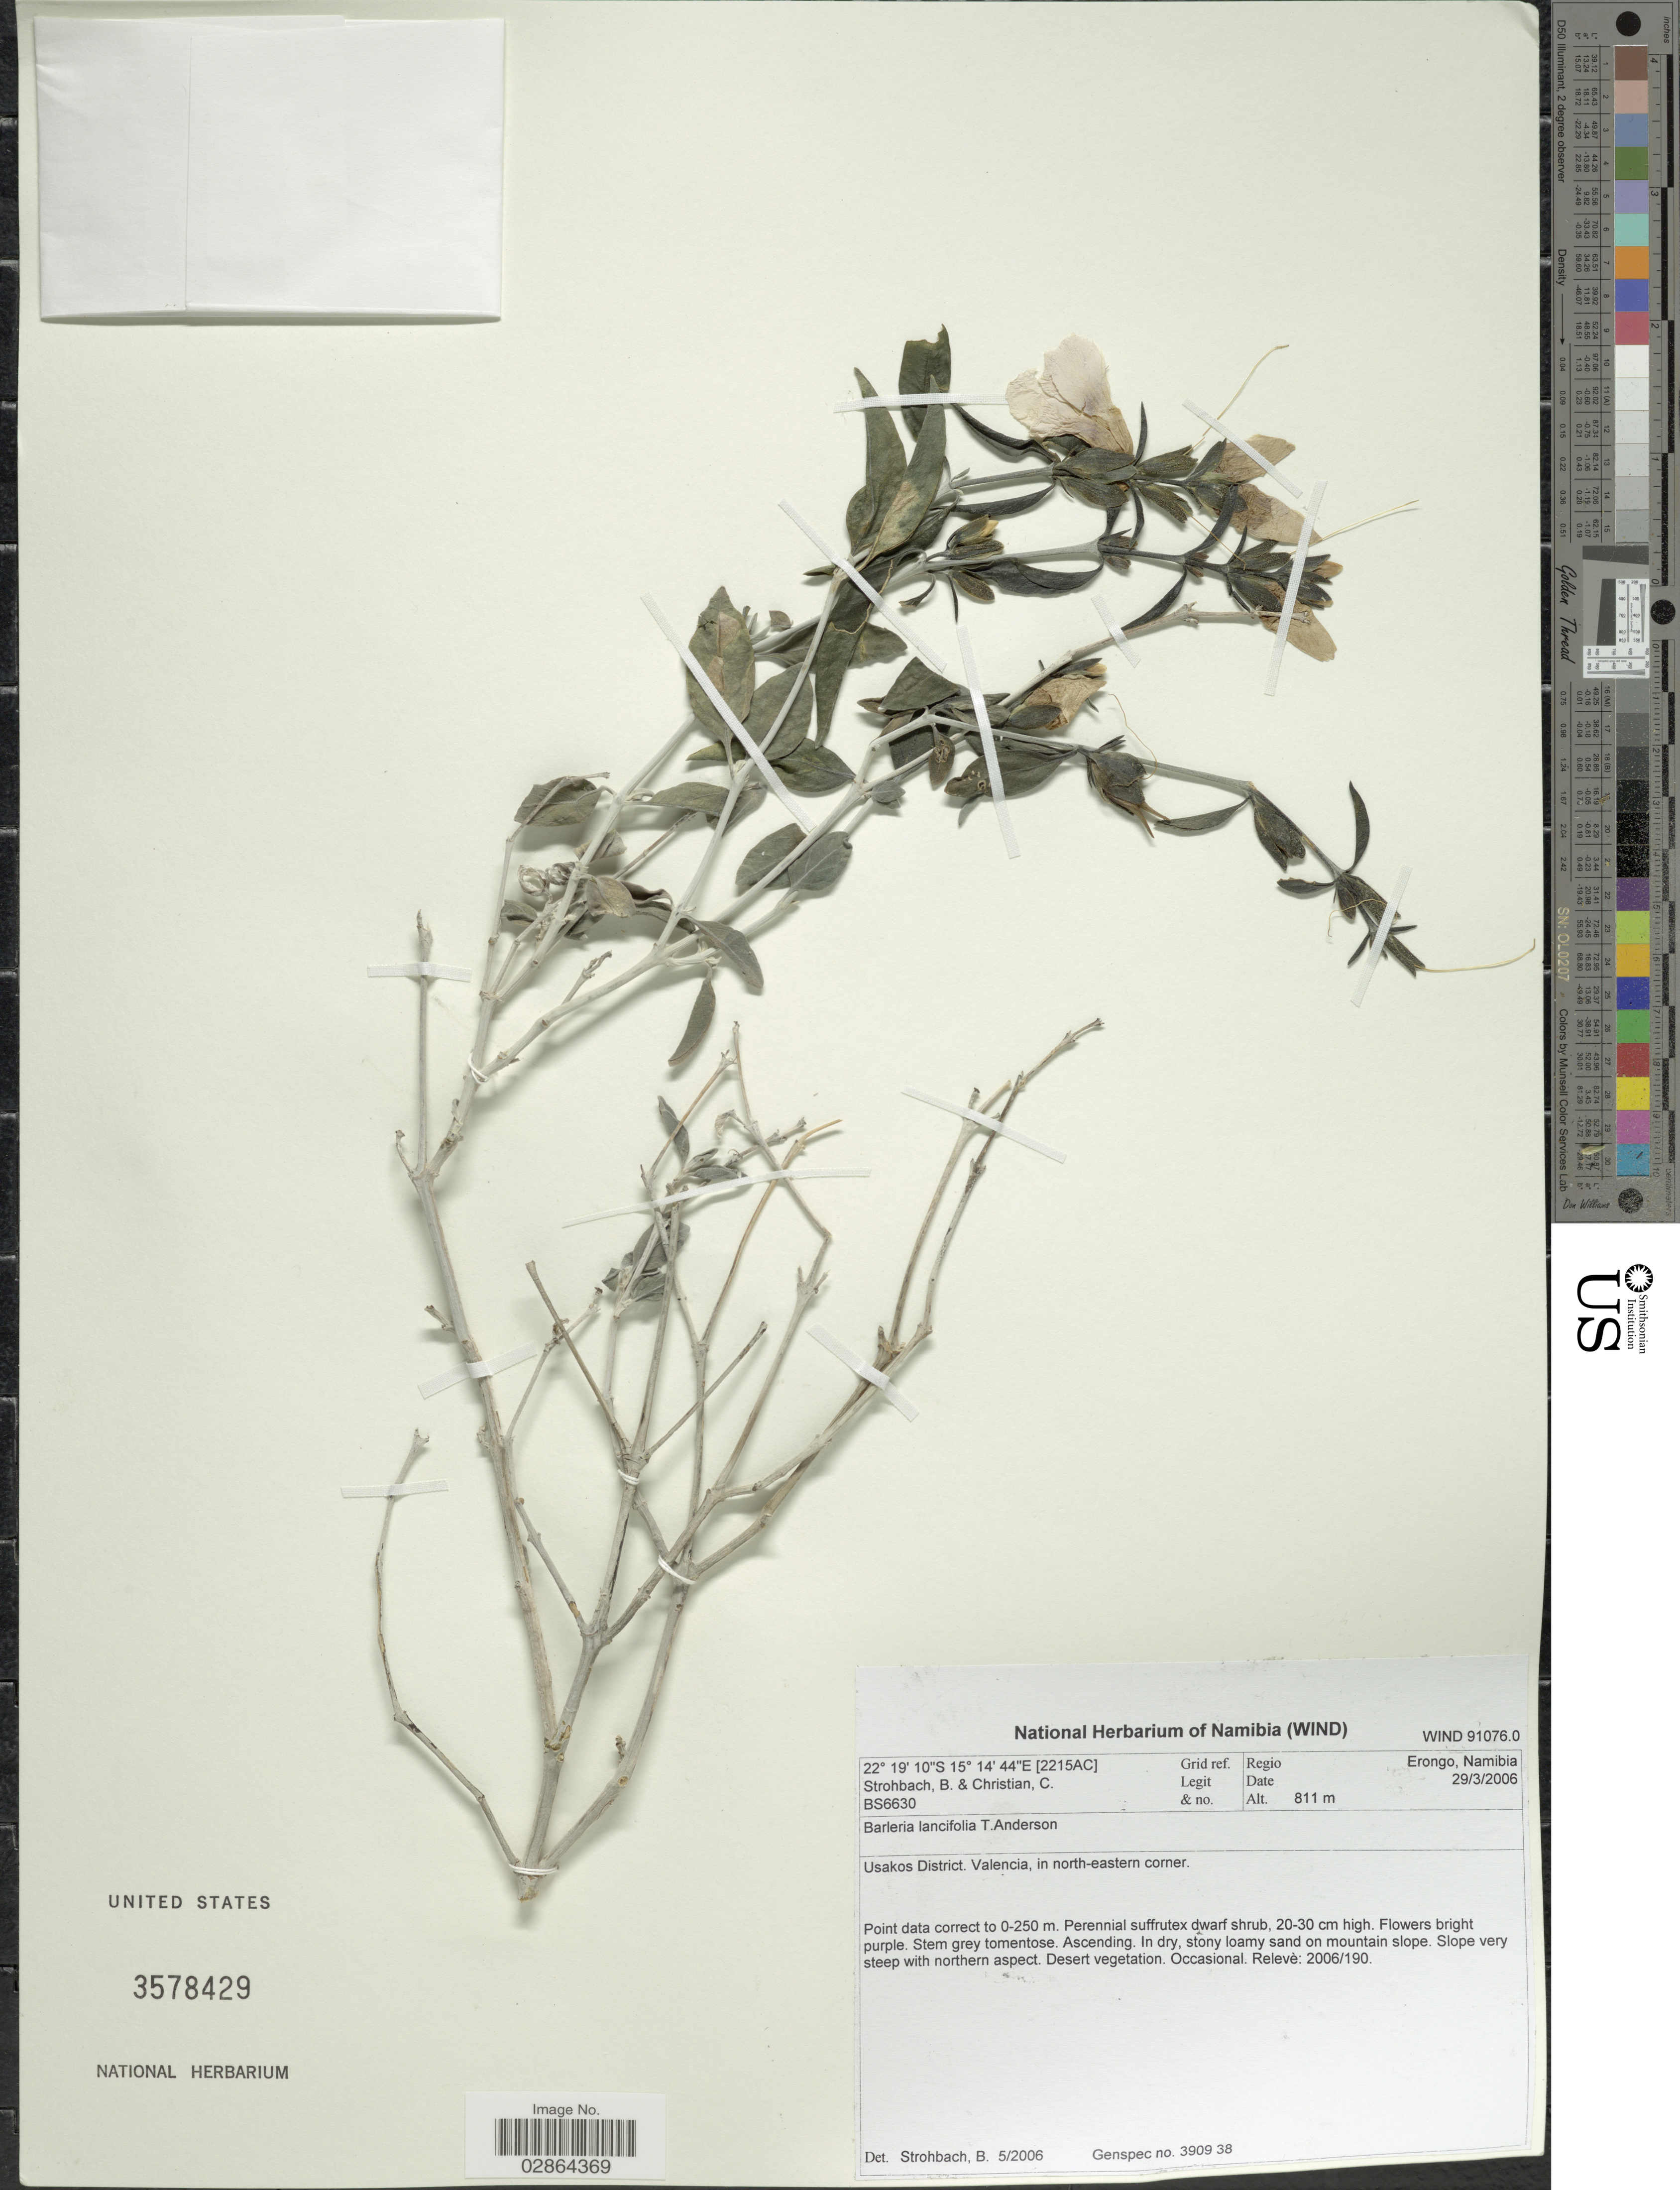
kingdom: Plantae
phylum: Tracheophyta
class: Magnoliopsida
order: Lamiales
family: Acanthaceae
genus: Barleria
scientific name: Barleria lancifolia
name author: T. Anderson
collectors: B. Strohbach & C. Christian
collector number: BS6630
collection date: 2006-03-29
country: Namibia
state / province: Erongo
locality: Regio Erongo, Namibia. Grid ref. (2215AC). Usakos District. Valencia, in north-eastern corner.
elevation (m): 811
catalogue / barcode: US 3578429